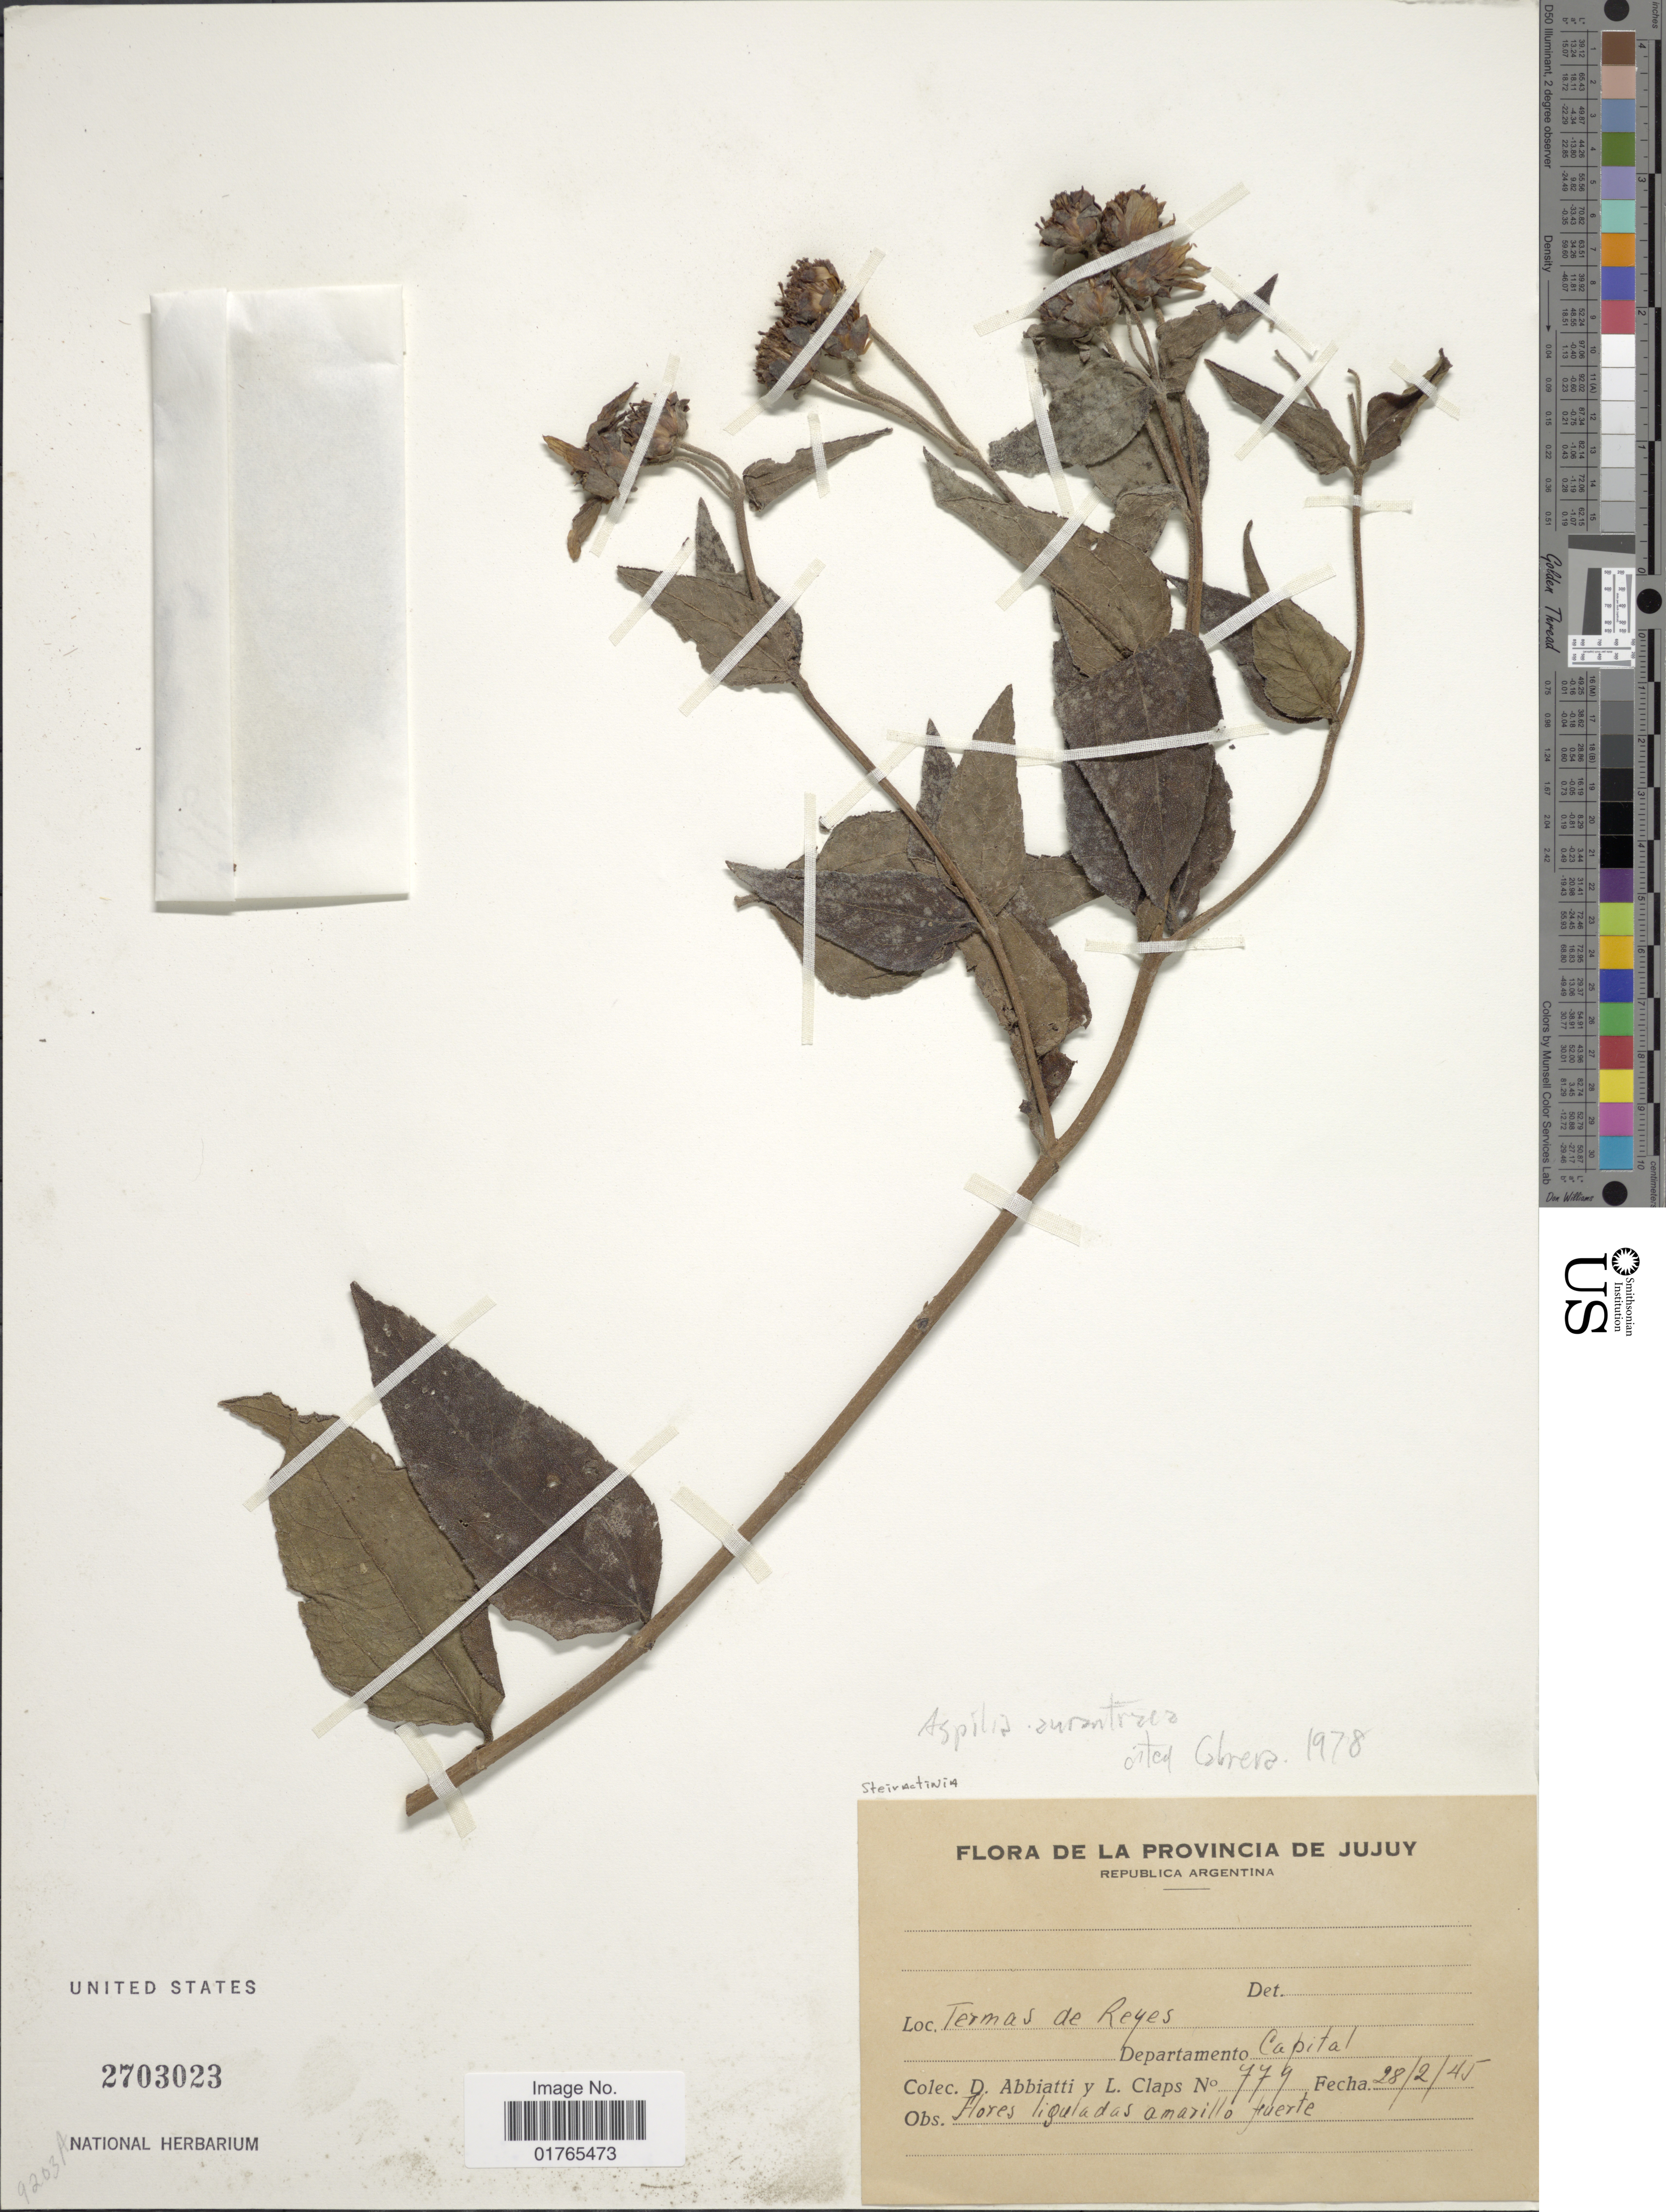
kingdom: Plantae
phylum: Tracheophyta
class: Magnoliopsida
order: Asterales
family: Asteraceae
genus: Aspilia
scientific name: Aspilia aurantiaca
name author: Griseb.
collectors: D. Abbiatti & L. Claps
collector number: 779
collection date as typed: Transcribed d/m/y: 28/2/45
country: Argentina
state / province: Jujuy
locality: Departamento Capital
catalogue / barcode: US 2703023